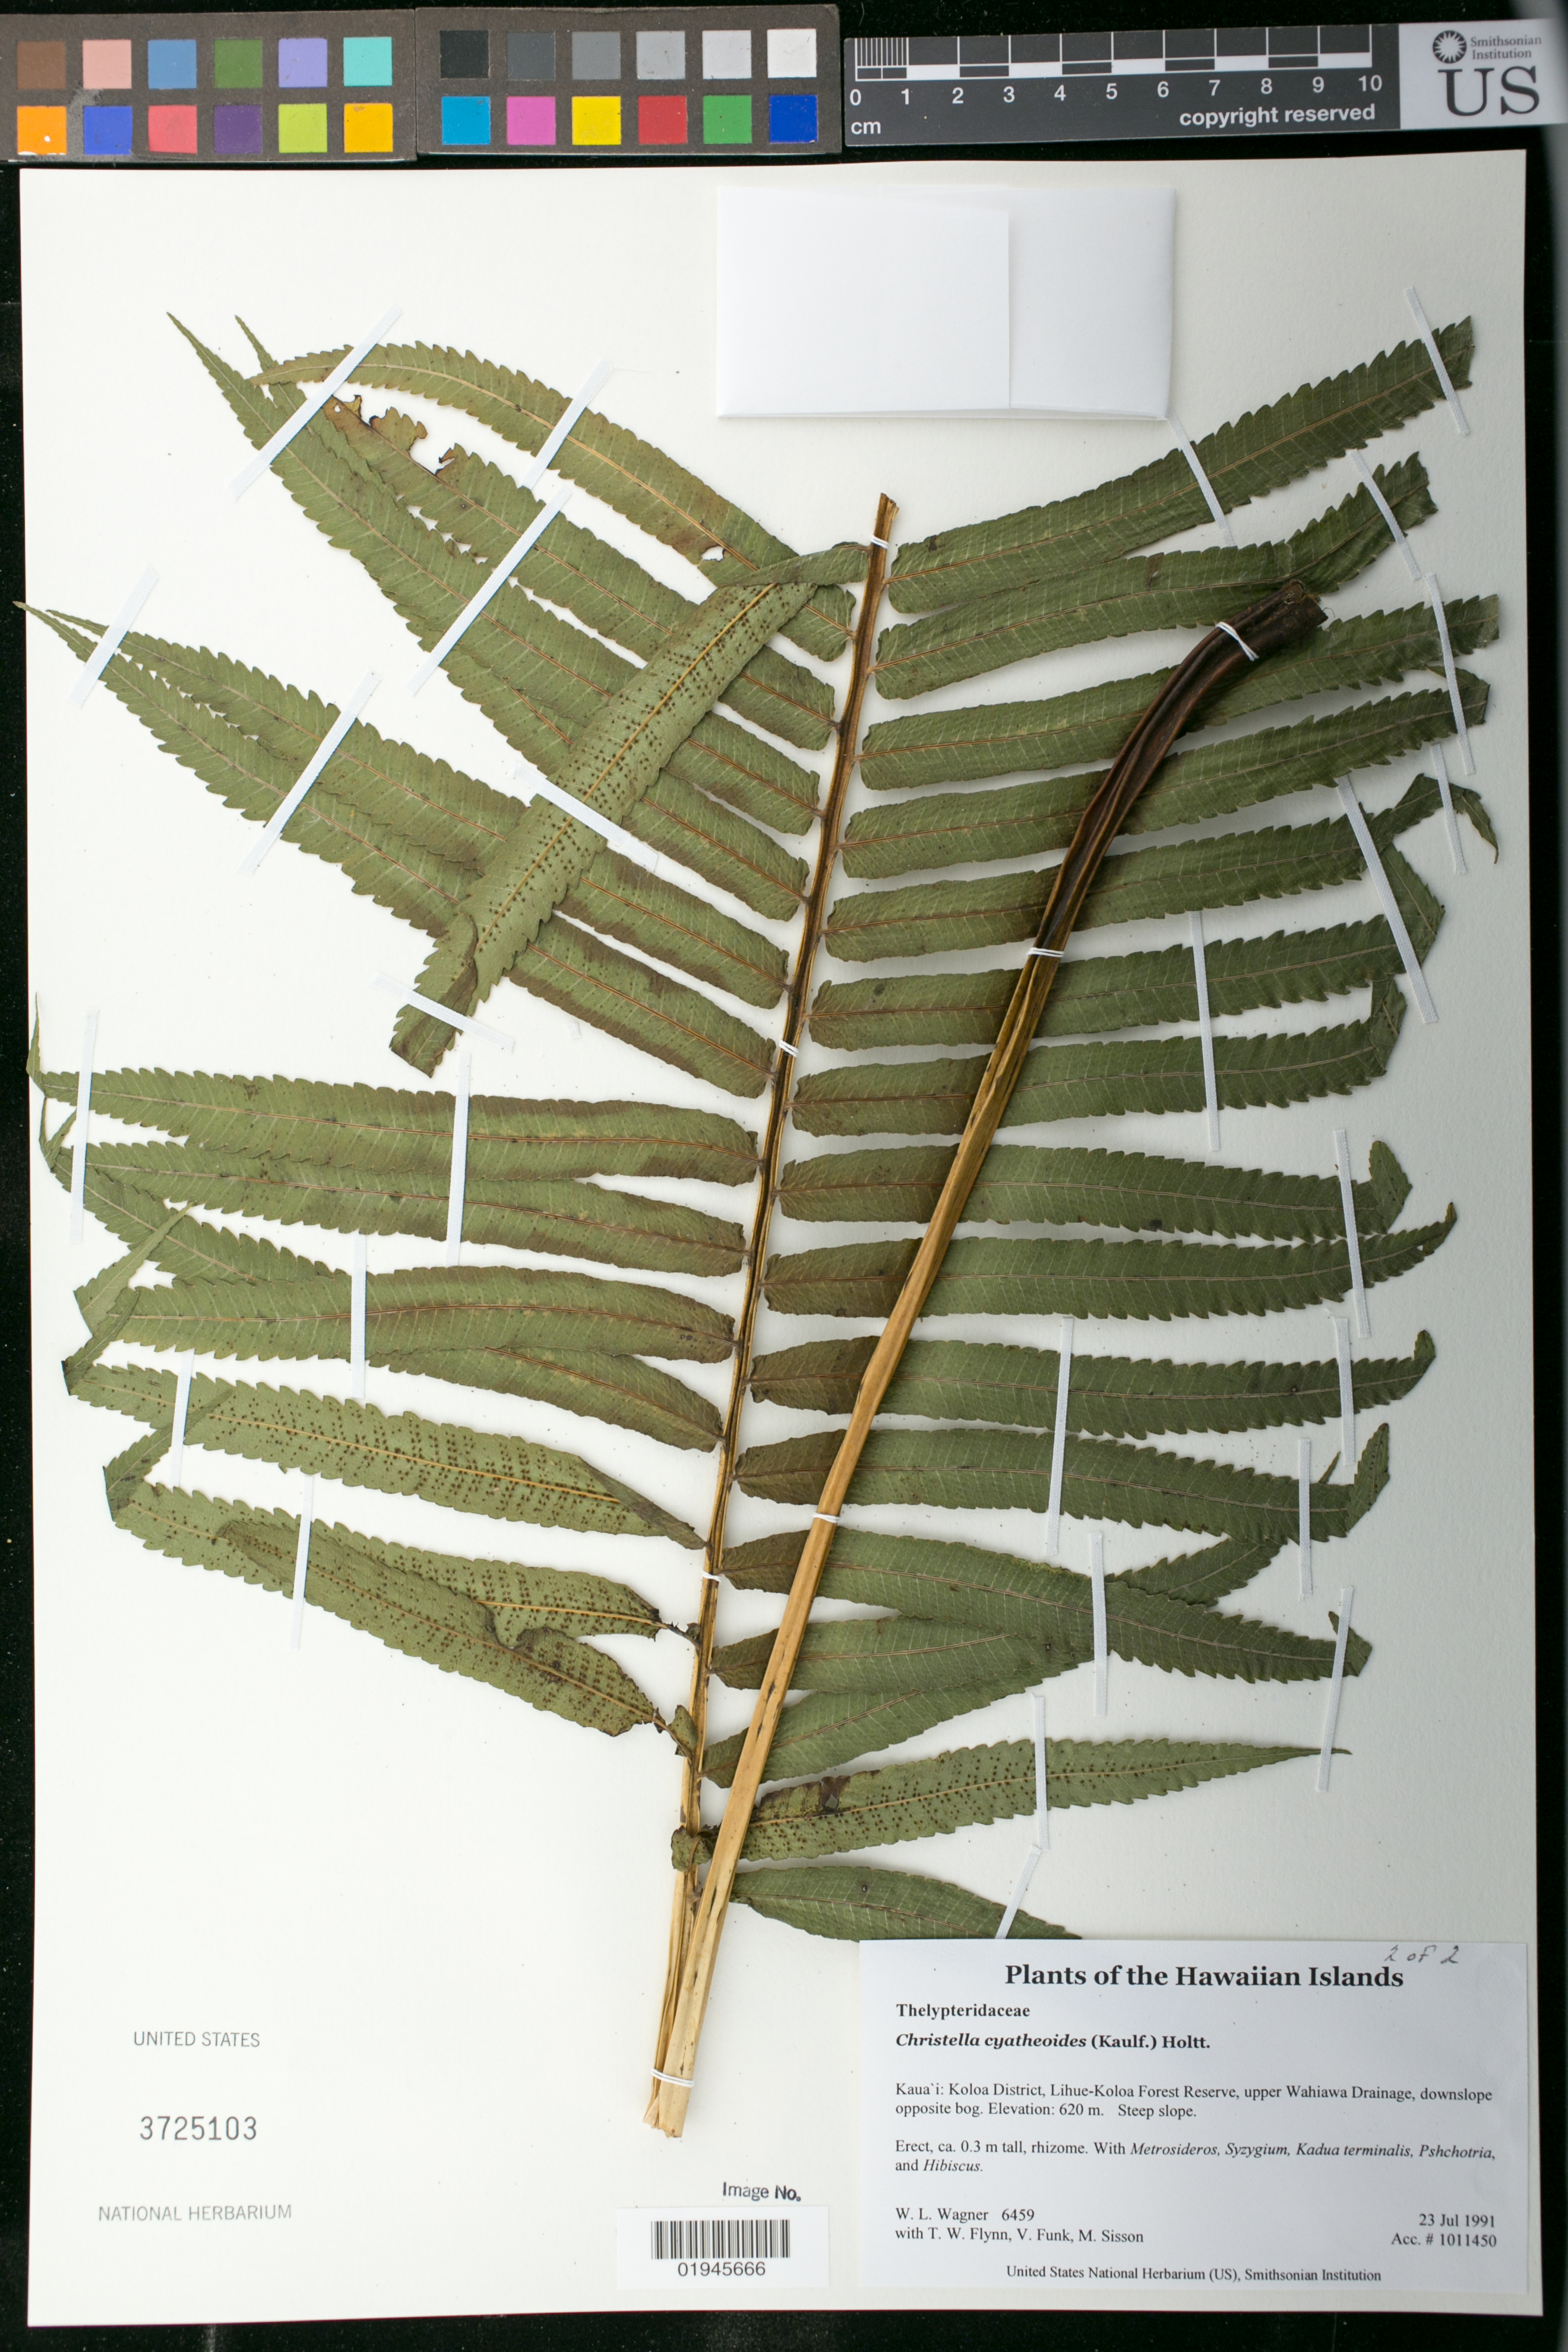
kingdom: Plantae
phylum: Tracheophyta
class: Polypodiopsida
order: Polypodiales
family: Thelypteridaceae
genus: Christella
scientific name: Christella cyatheoides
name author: (Kaulf.) Holttum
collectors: W. L. Wagner, T. W. Flynn, V. Funk & M. Sisson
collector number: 6459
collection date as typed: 23 Jul 1991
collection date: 1991-07-23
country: United States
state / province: Hawaii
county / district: Kauai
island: Kaua'i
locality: Koloa District, Lihue-Koloa Forest Reserve, upper Wahiawa Drainage, downslope opposite bog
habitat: Steep slope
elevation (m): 620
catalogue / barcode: US 3725103